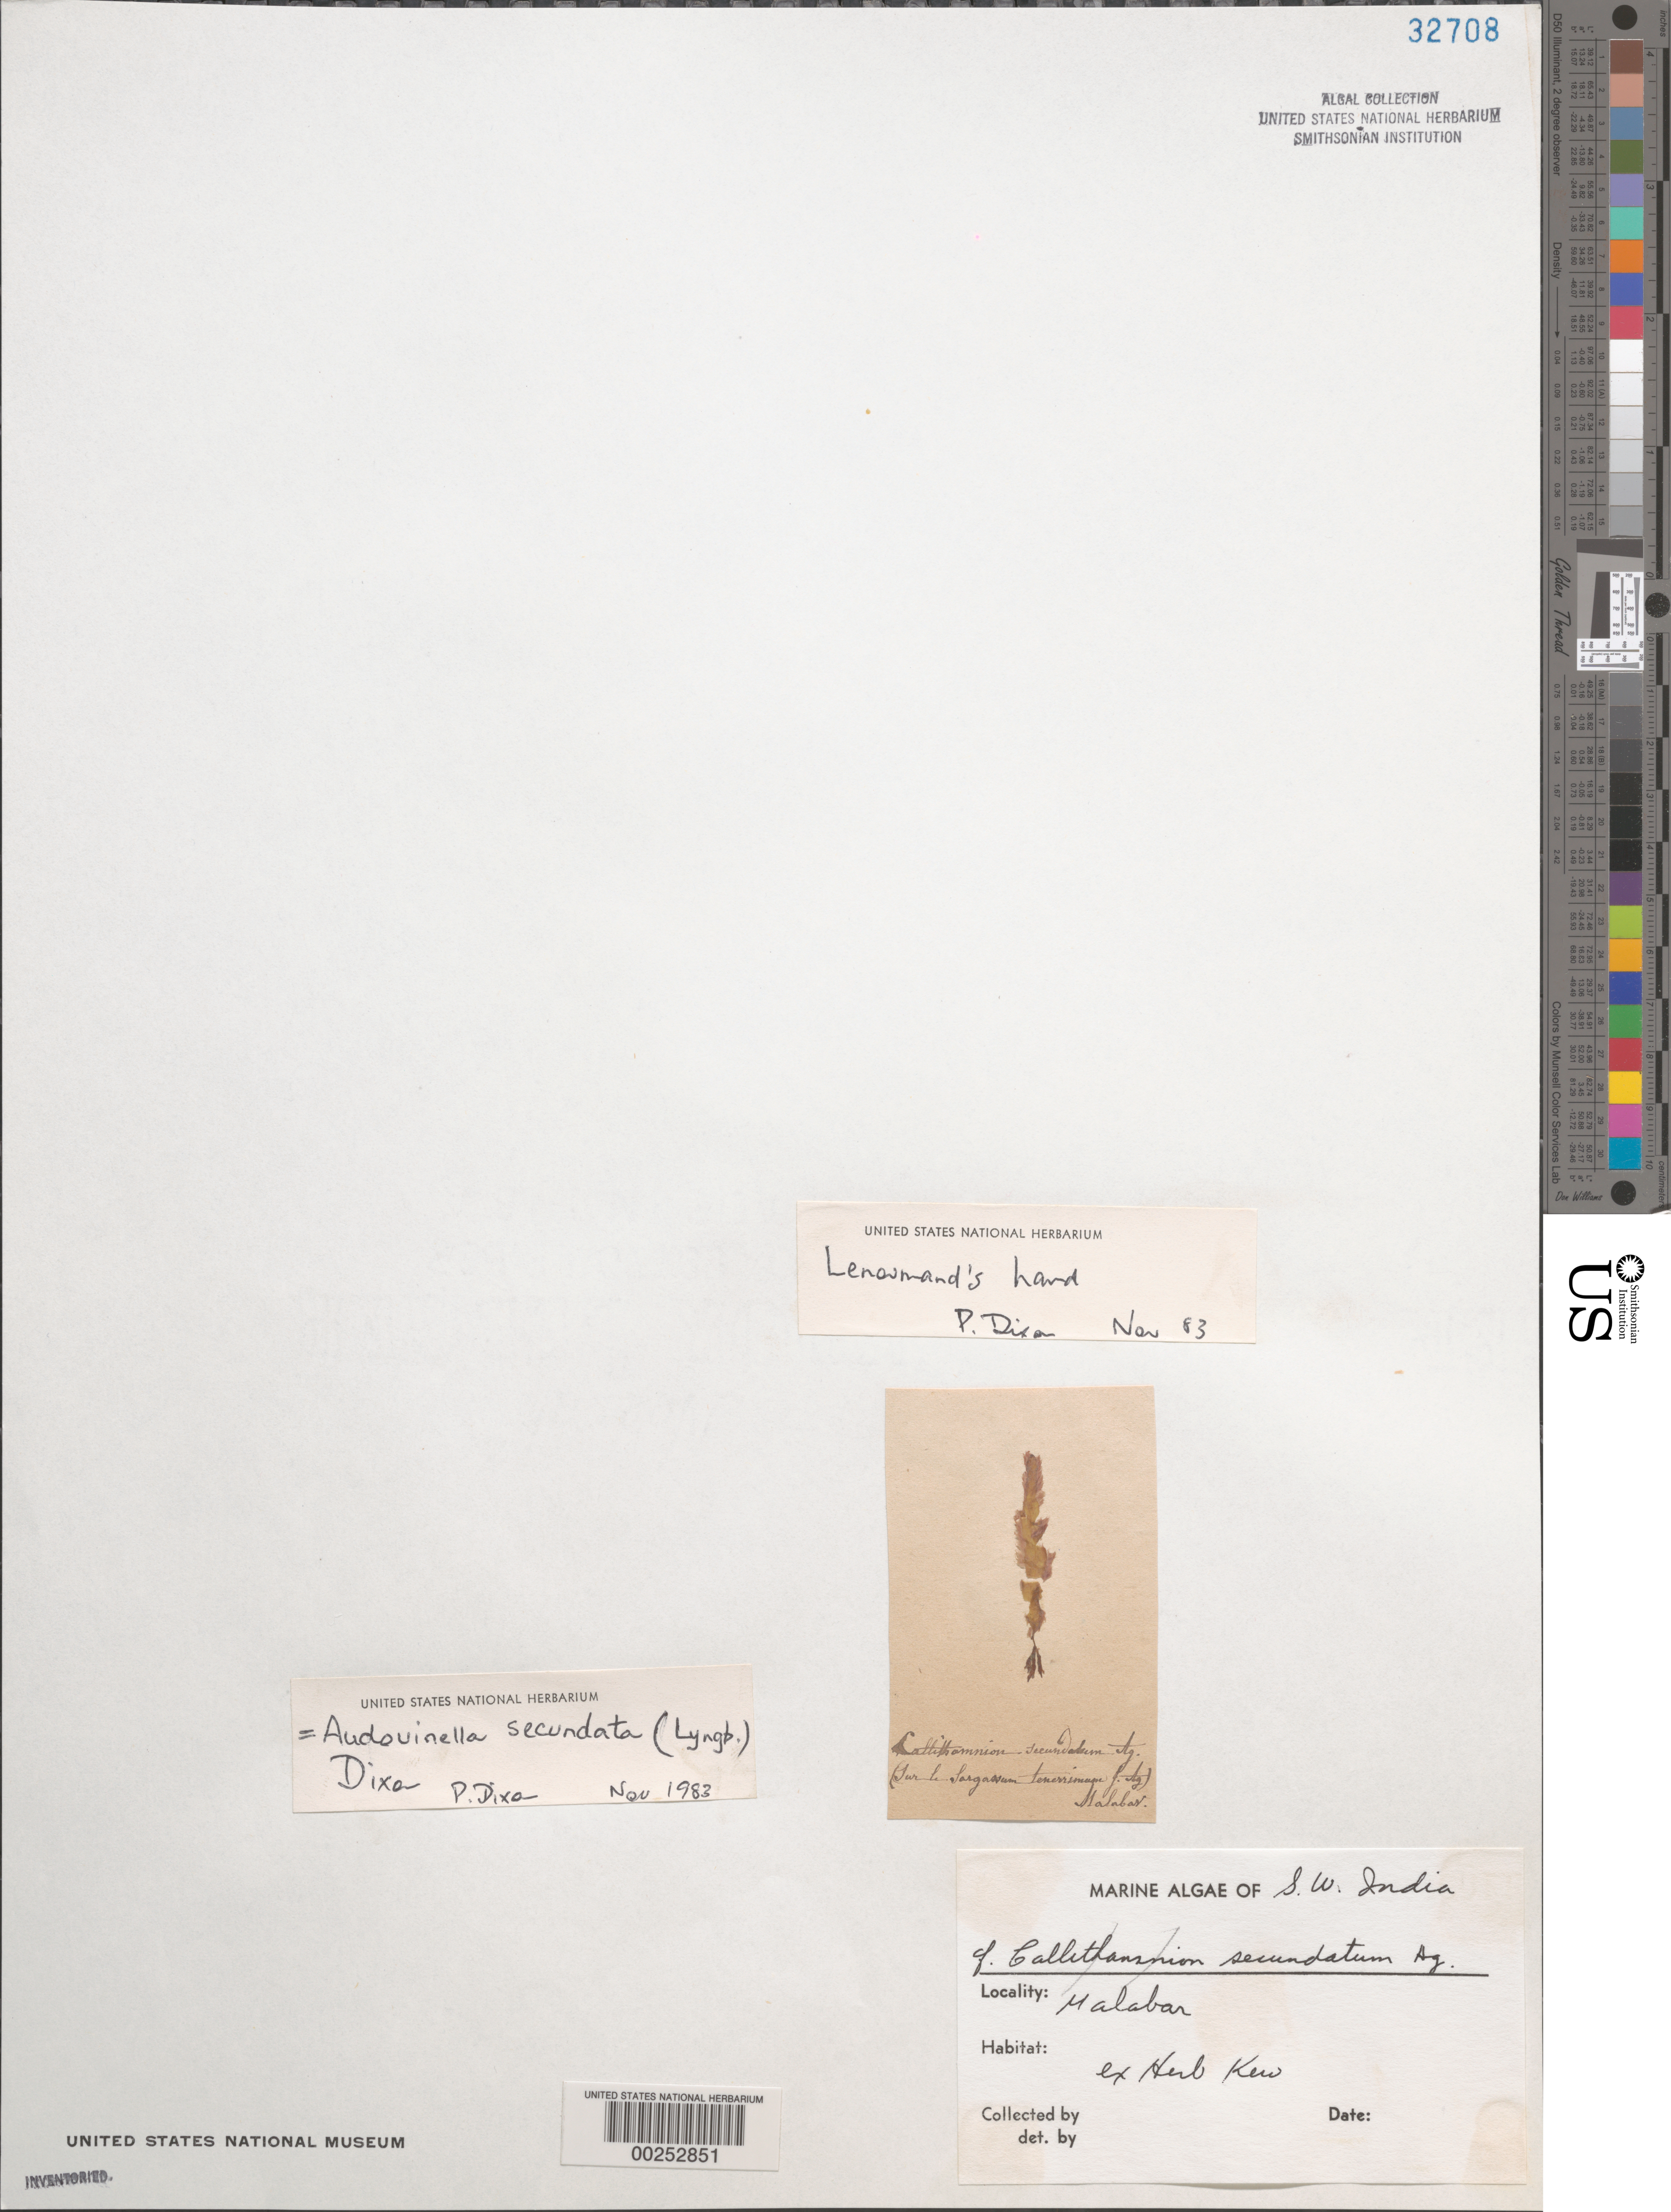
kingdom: Plantae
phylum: Rhodophyta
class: Florideophyceae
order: Acrochaetiales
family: Acrochaetiaceae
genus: Acrochaetium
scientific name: Acrochaetium secundatum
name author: (Lyngb.) Näg. in Näg. & C. Cramer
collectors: S. Lenormand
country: India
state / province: Kerala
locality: Malabar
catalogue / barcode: US 32708